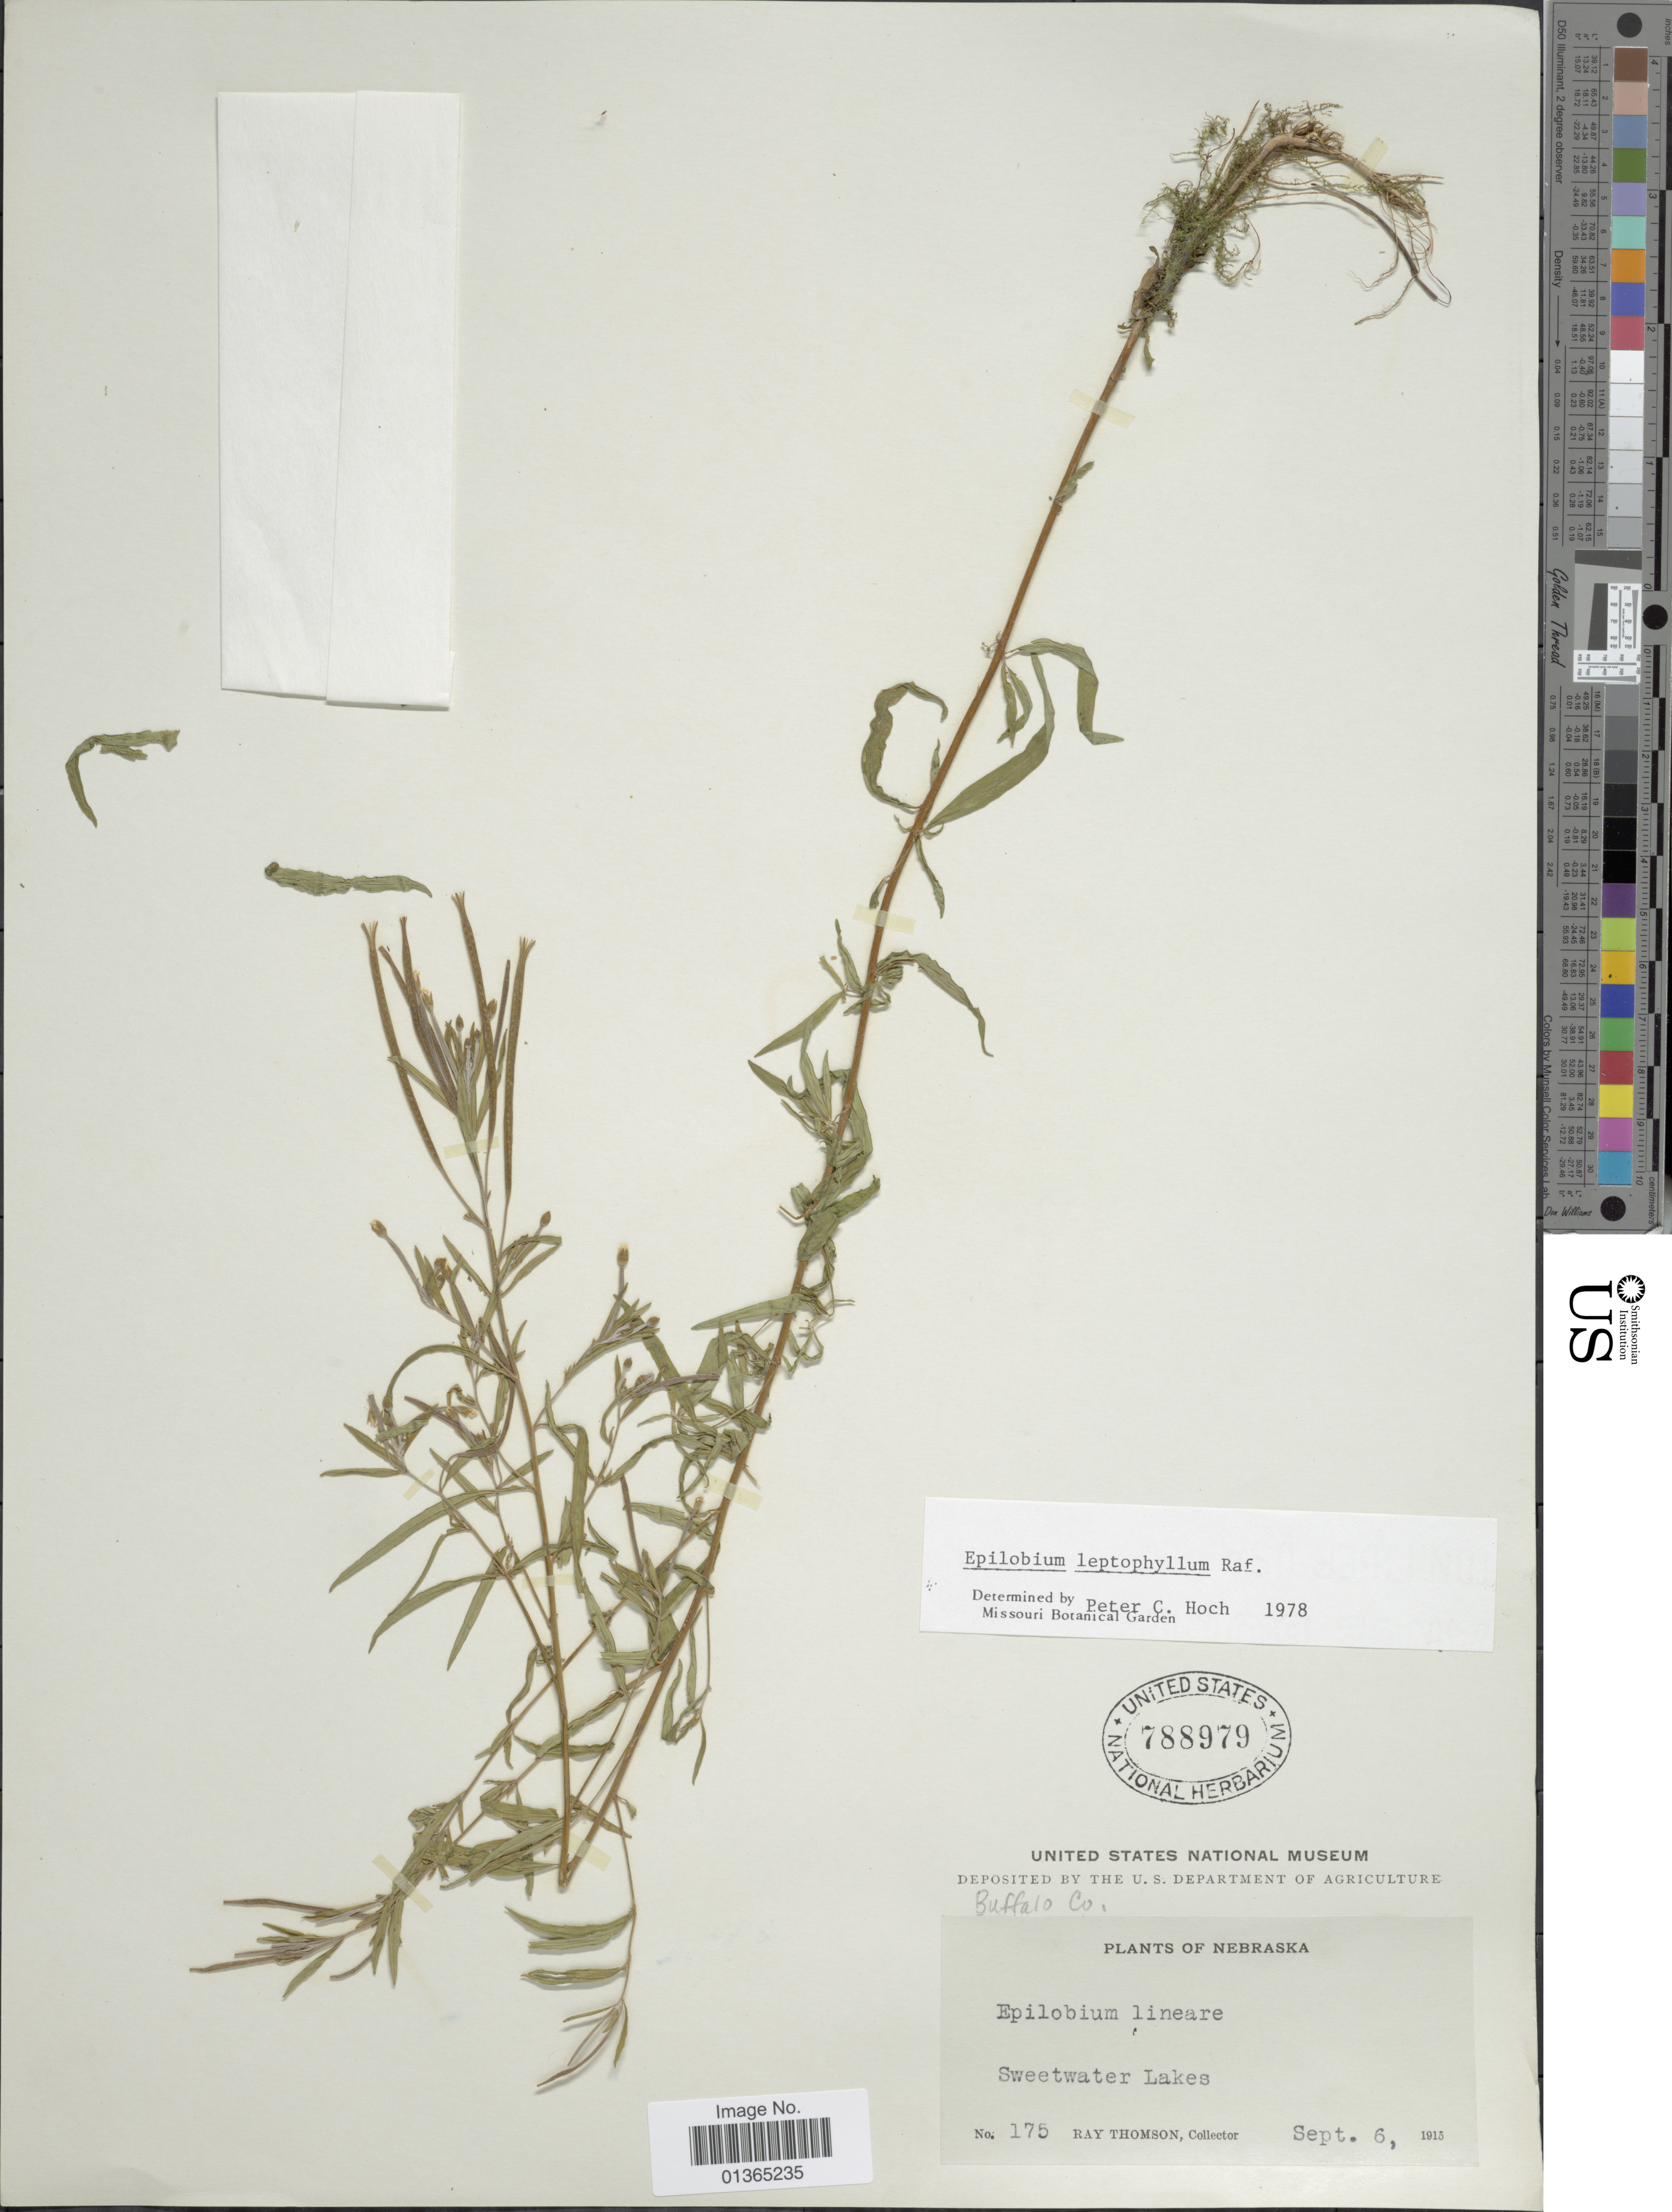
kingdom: Plantae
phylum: Tracheophyta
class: Magnoliopsida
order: Myrtales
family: Onagraceae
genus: Epilobium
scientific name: Epilobium leptophyllum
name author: Raf.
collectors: R. Thomson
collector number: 175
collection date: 1915-09-06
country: United States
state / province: Nebraska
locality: Sweetwater Lakes. Buffalo Co.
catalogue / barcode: US 788979